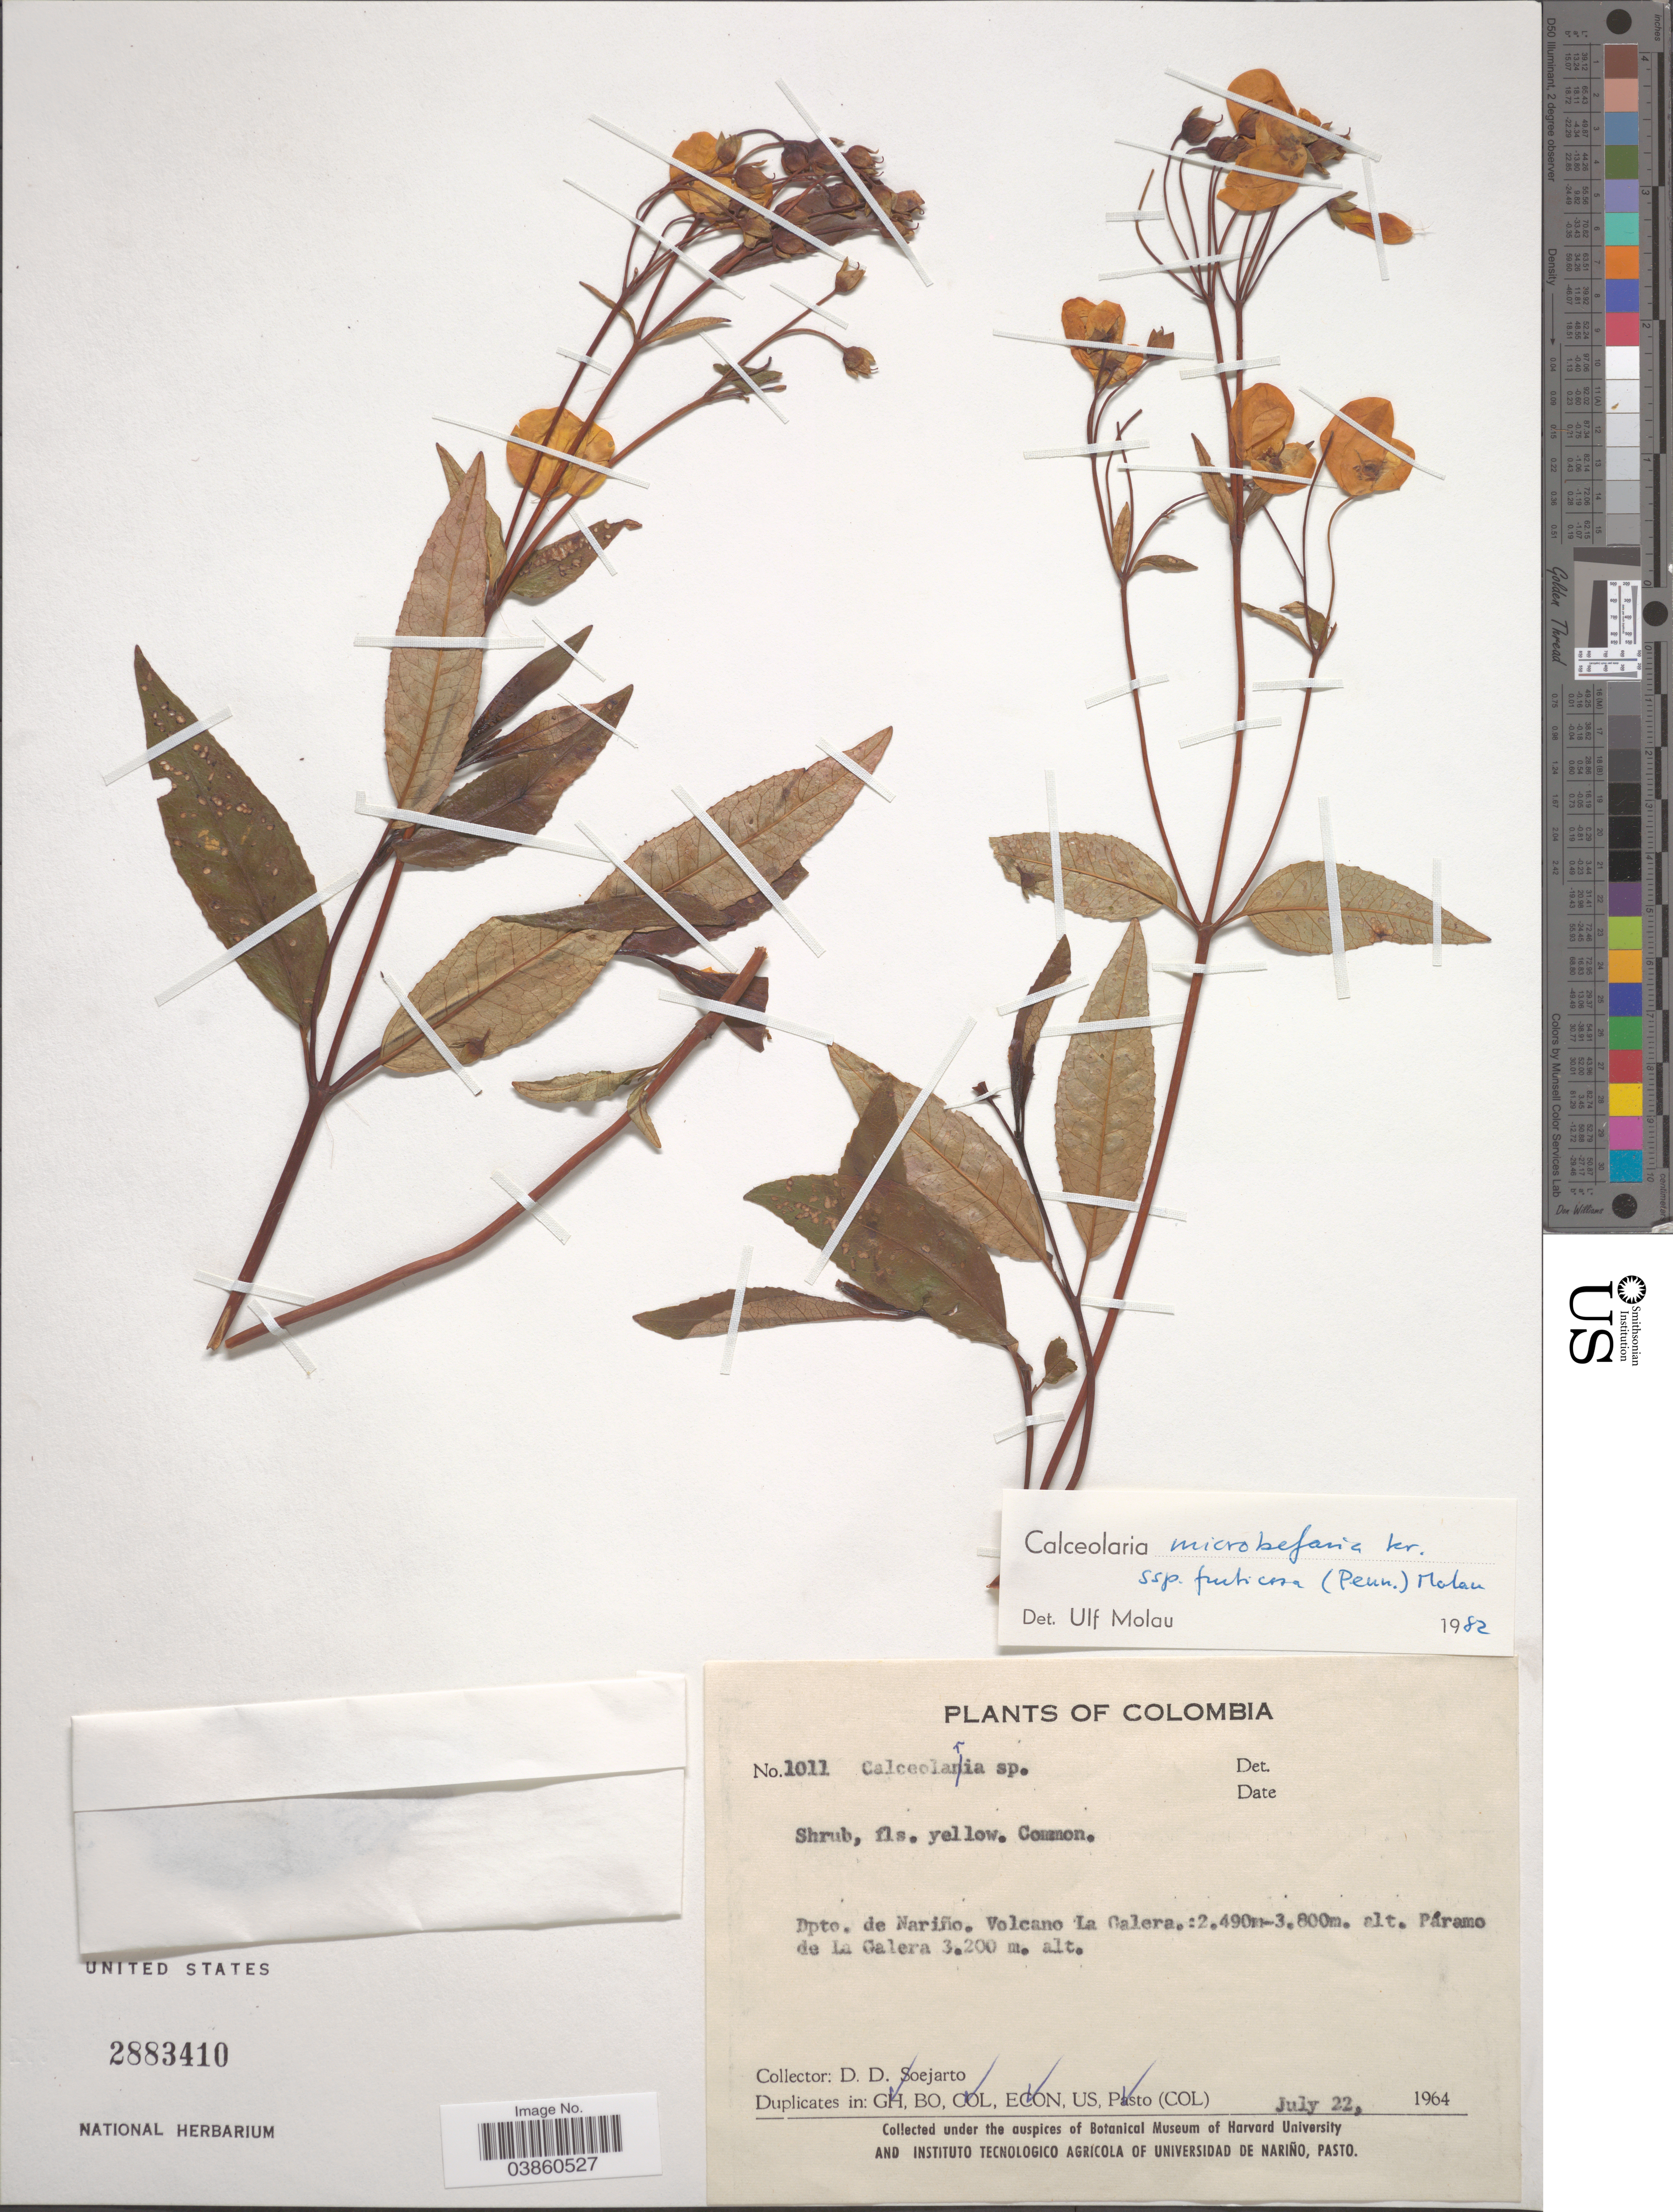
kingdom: Plantae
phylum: Tracheophyta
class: Magnoliopsida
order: Lamiales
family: Calceolariaceae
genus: Calceolaria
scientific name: Calceolaria microbefaria subsp. fruticosa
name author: (Pennell) Molau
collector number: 1011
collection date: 1964-07-22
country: Colombia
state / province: Nariño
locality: Dpto. de Nariño. Volcano La Galera.: Páramo de La Galera.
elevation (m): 2490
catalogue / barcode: US 2883410